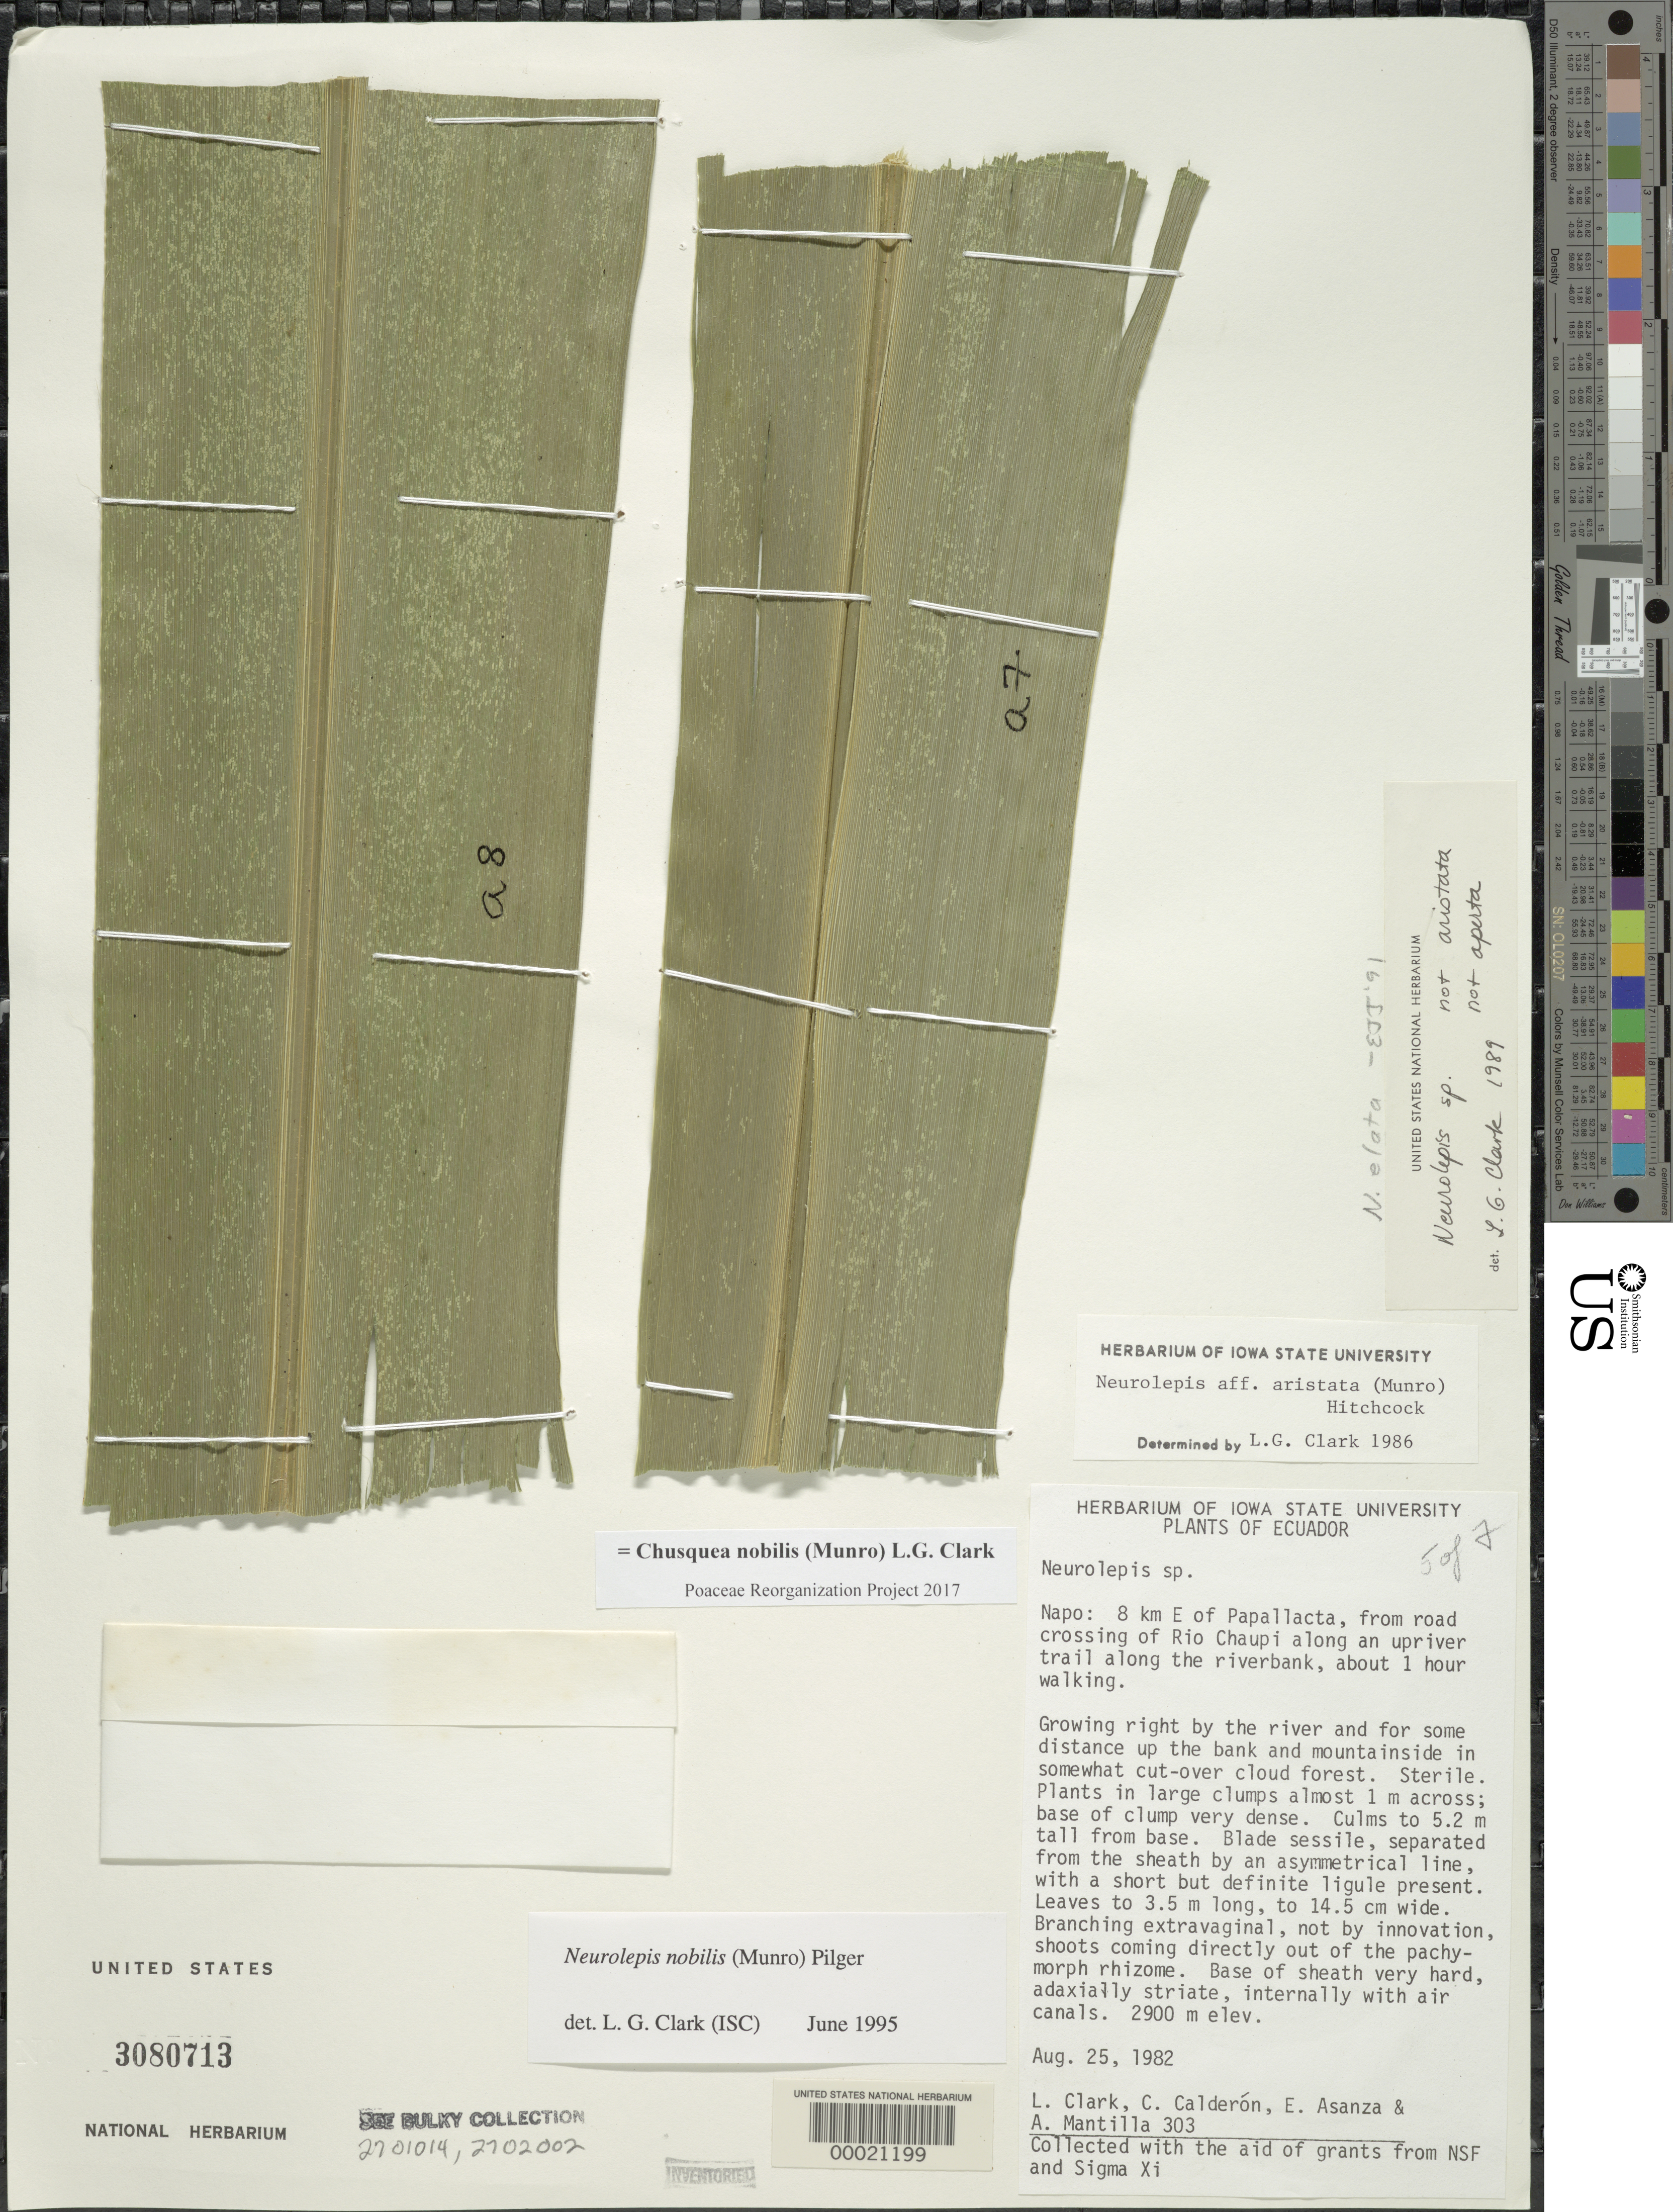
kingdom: Plantae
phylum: Tracheophyta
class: Liliopsida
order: Poales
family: Poaceae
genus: Chusquea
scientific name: Chusquea nobilis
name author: (Munro) L.G. Clark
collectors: L. G. Clark, C. E. Calderón, E. Asanza & A. Mantilla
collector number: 303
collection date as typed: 25 Aug 1982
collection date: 1982-08-25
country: Ecuador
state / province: Napo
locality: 8 km E of papallacta, from road crossing of Rio chaupi along an up river Trail along the Riverbank, about 1 hour walking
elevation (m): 2900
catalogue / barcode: US 3080713